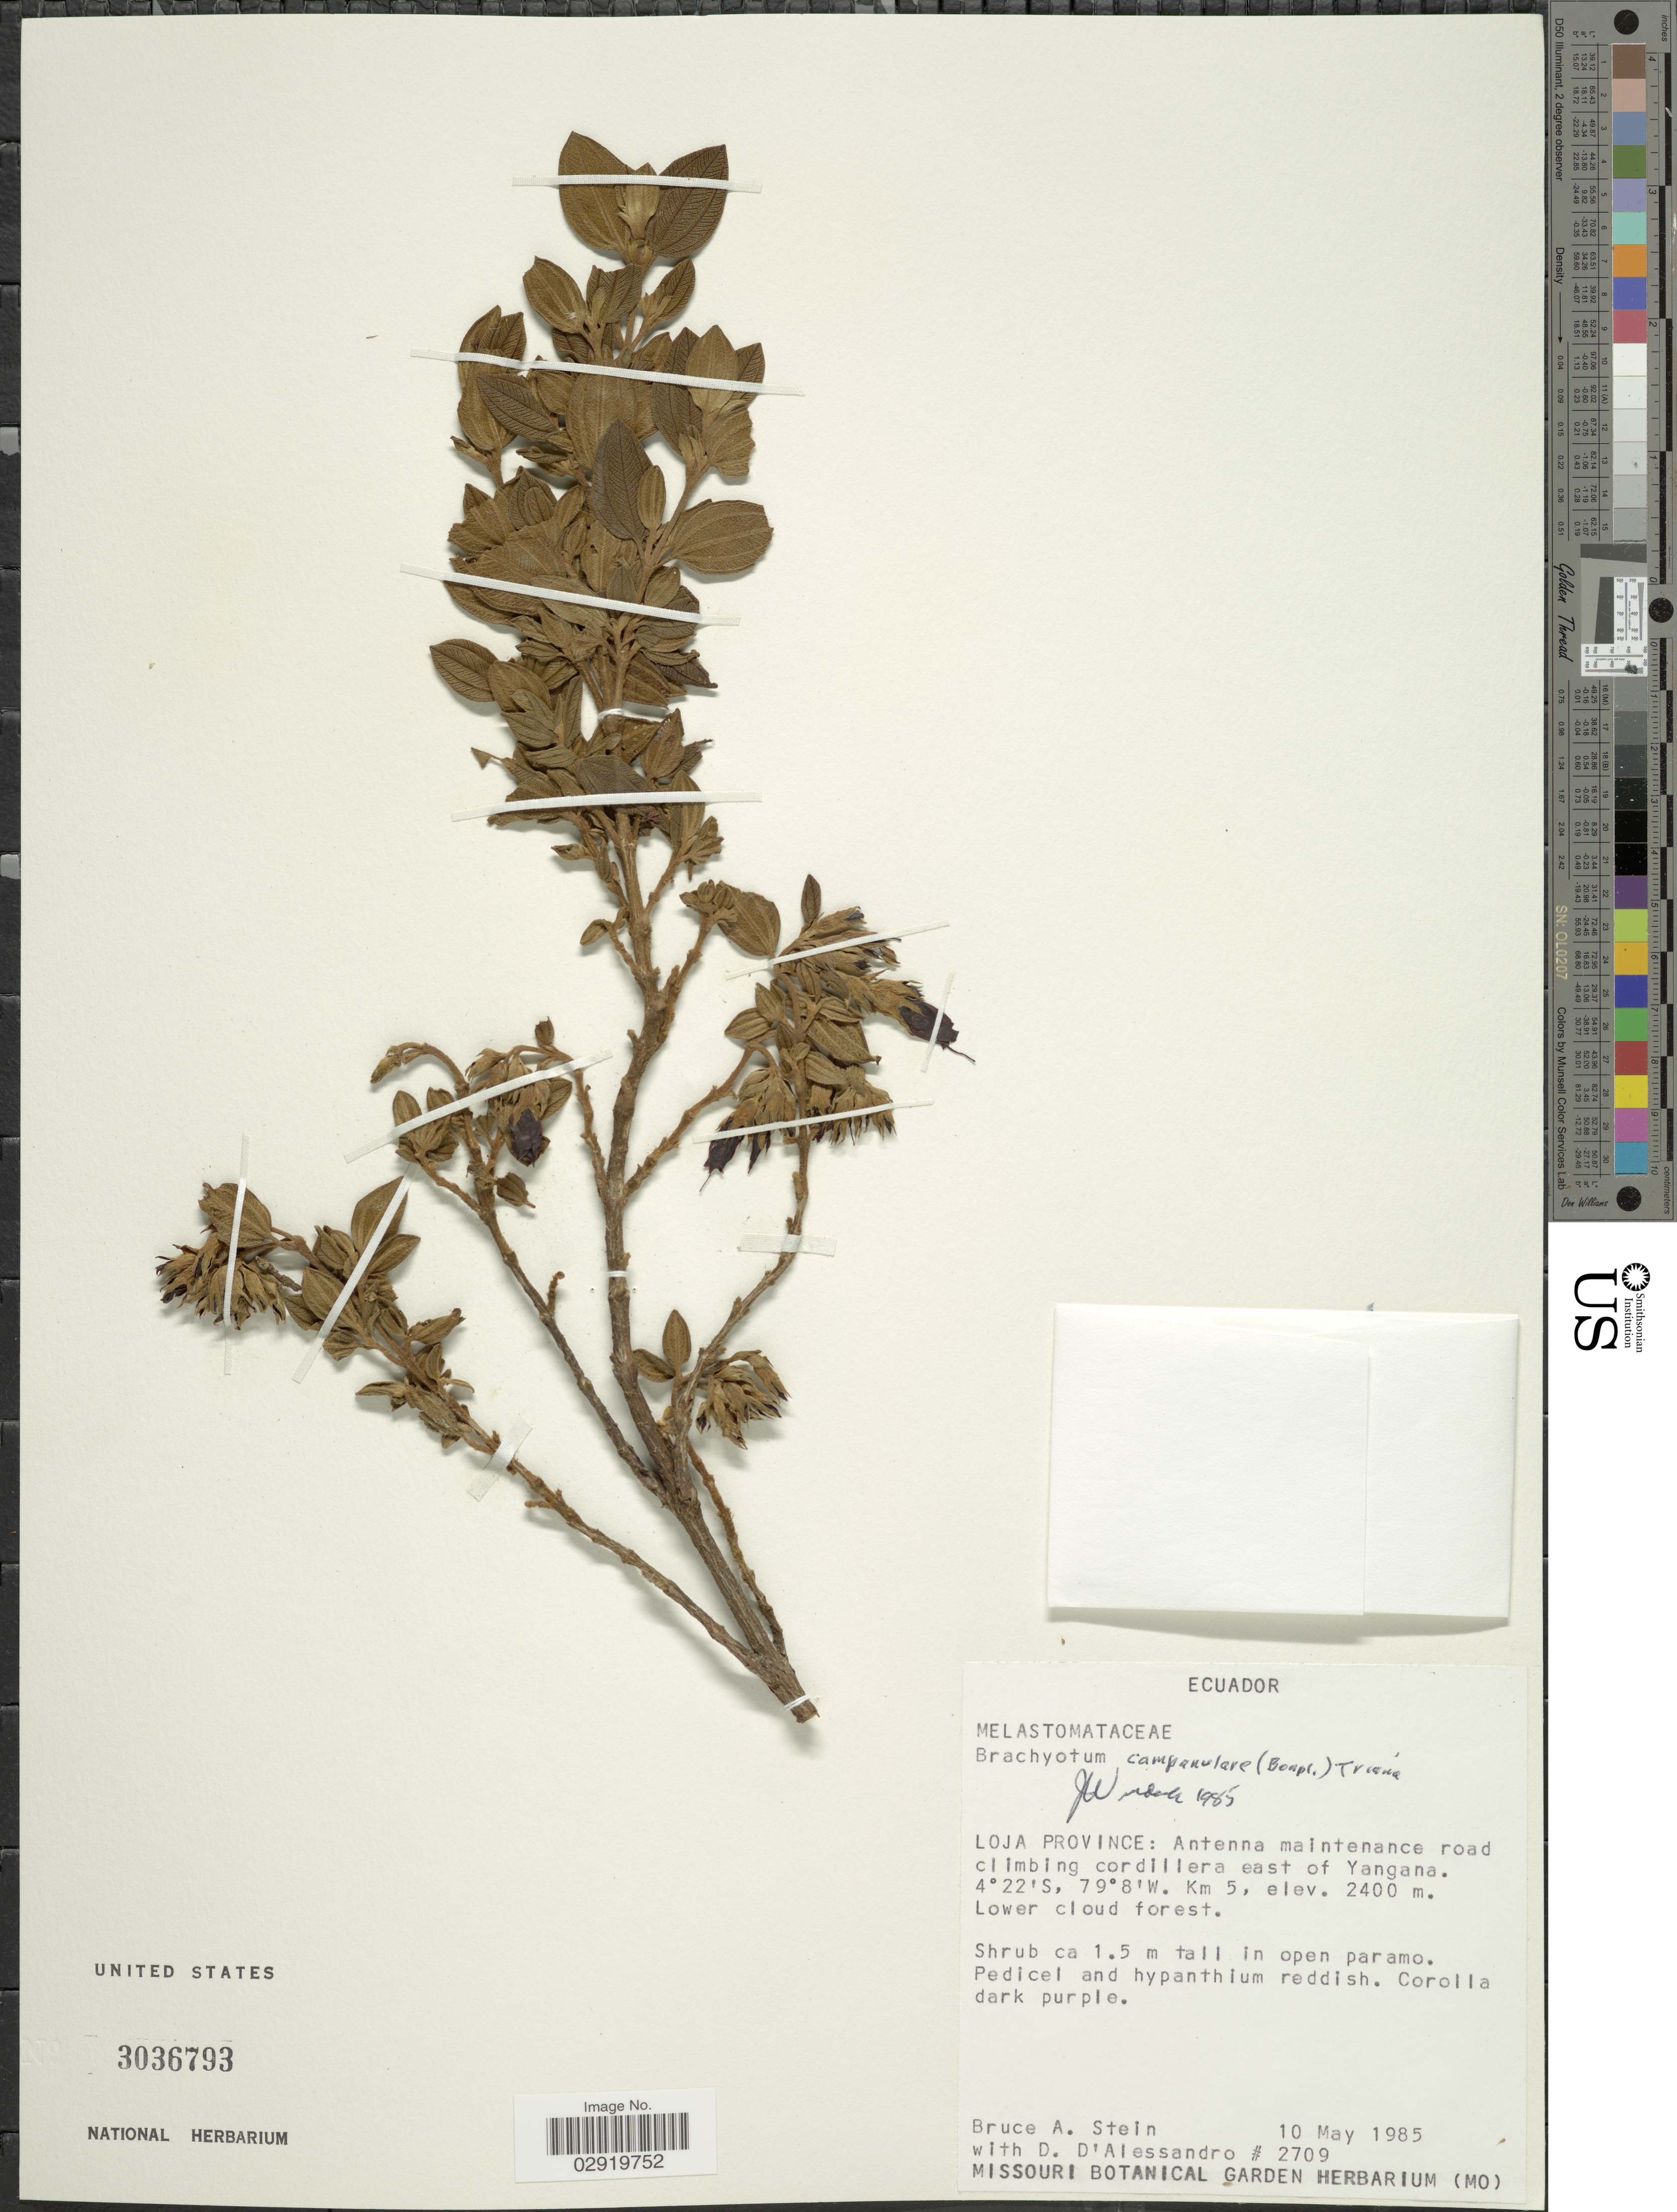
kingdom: Plantae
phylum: Tracheophyta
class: Magnoliopsida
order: Myrtales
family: Melastomataceae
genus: Brachyotum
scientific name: Brachyotum campanulare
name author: (Bonpl.) Triana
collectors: B. A. Stein & D. D'alessandro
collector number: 2709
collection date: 1985-05-10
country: Ecuador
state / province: Loja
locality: Antenna maintenance road climbing cordillera east of Yangana. Km 5.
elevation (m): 2400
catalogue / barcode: US 3036793